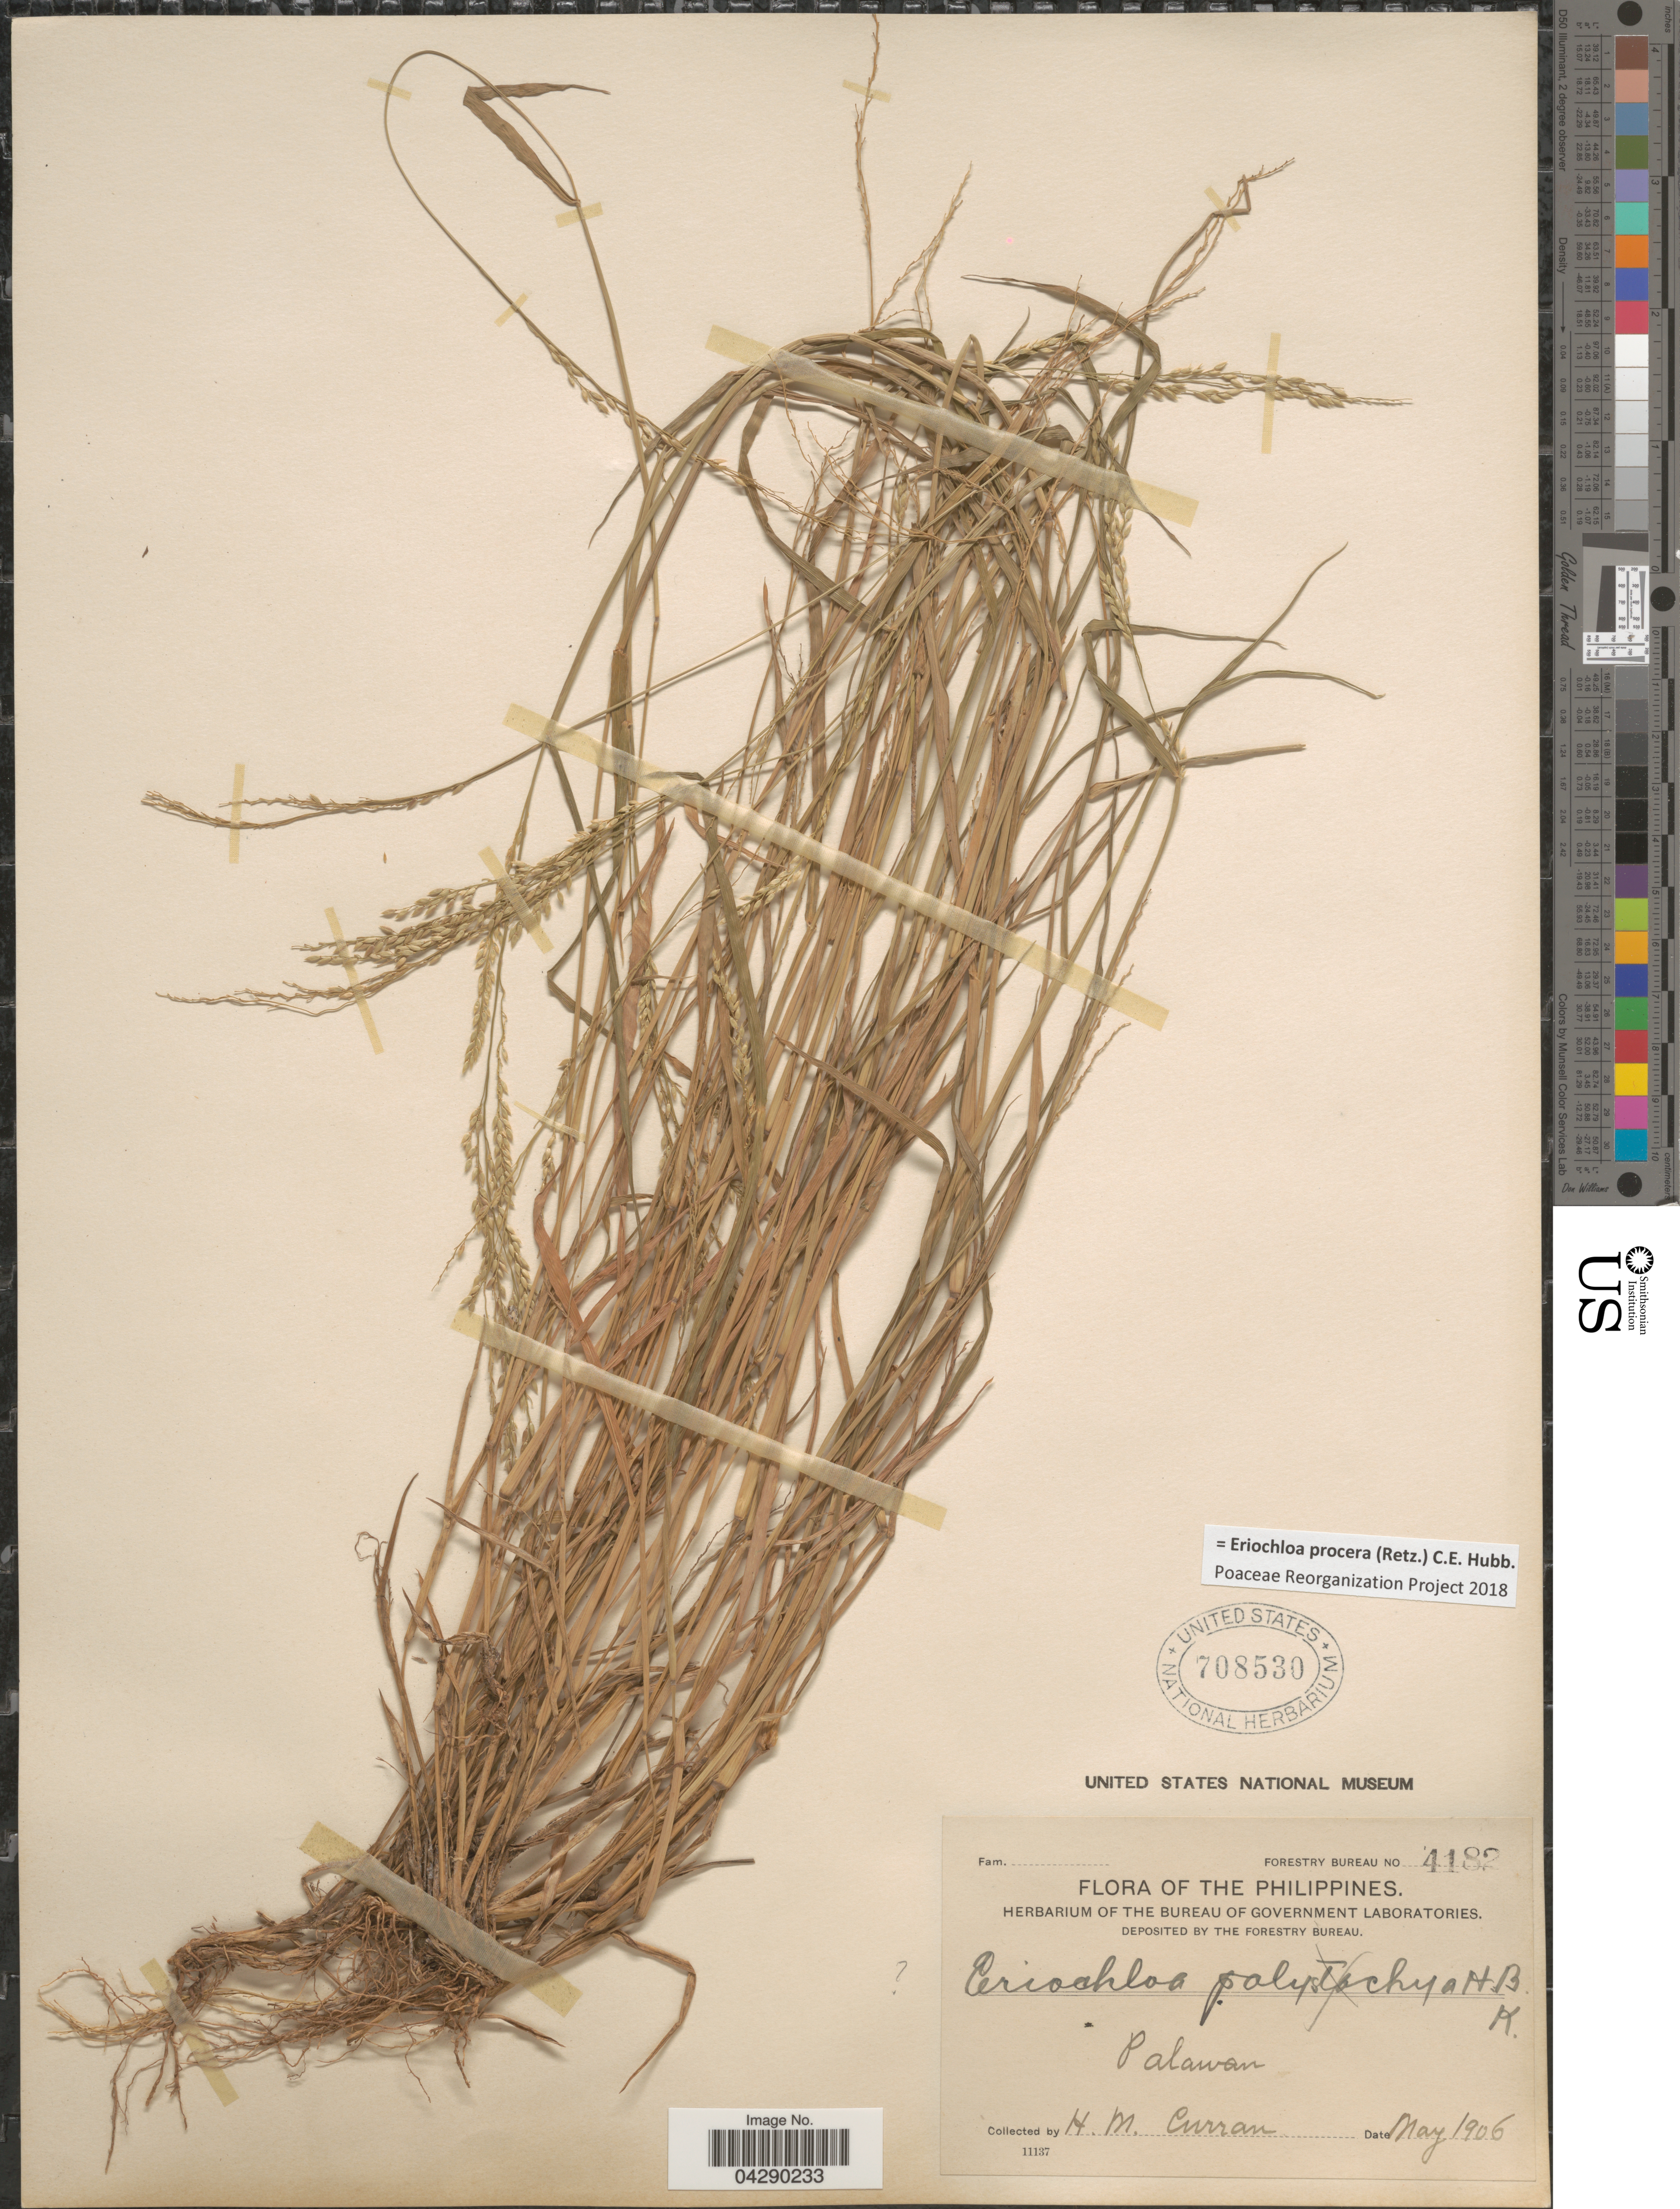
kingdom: Plantae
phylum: Tracheophyta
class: Liliopsida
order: Poales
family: Poaceae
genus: Eriochloa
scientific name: Eriochloa procera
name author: (Retz.) C.E. Hubb.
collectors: H. M. Curran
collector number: Forestry Bureau 4182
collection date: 1906-05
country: Philippines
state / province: Mimaropa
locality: Palawan.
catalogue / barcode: US 708530